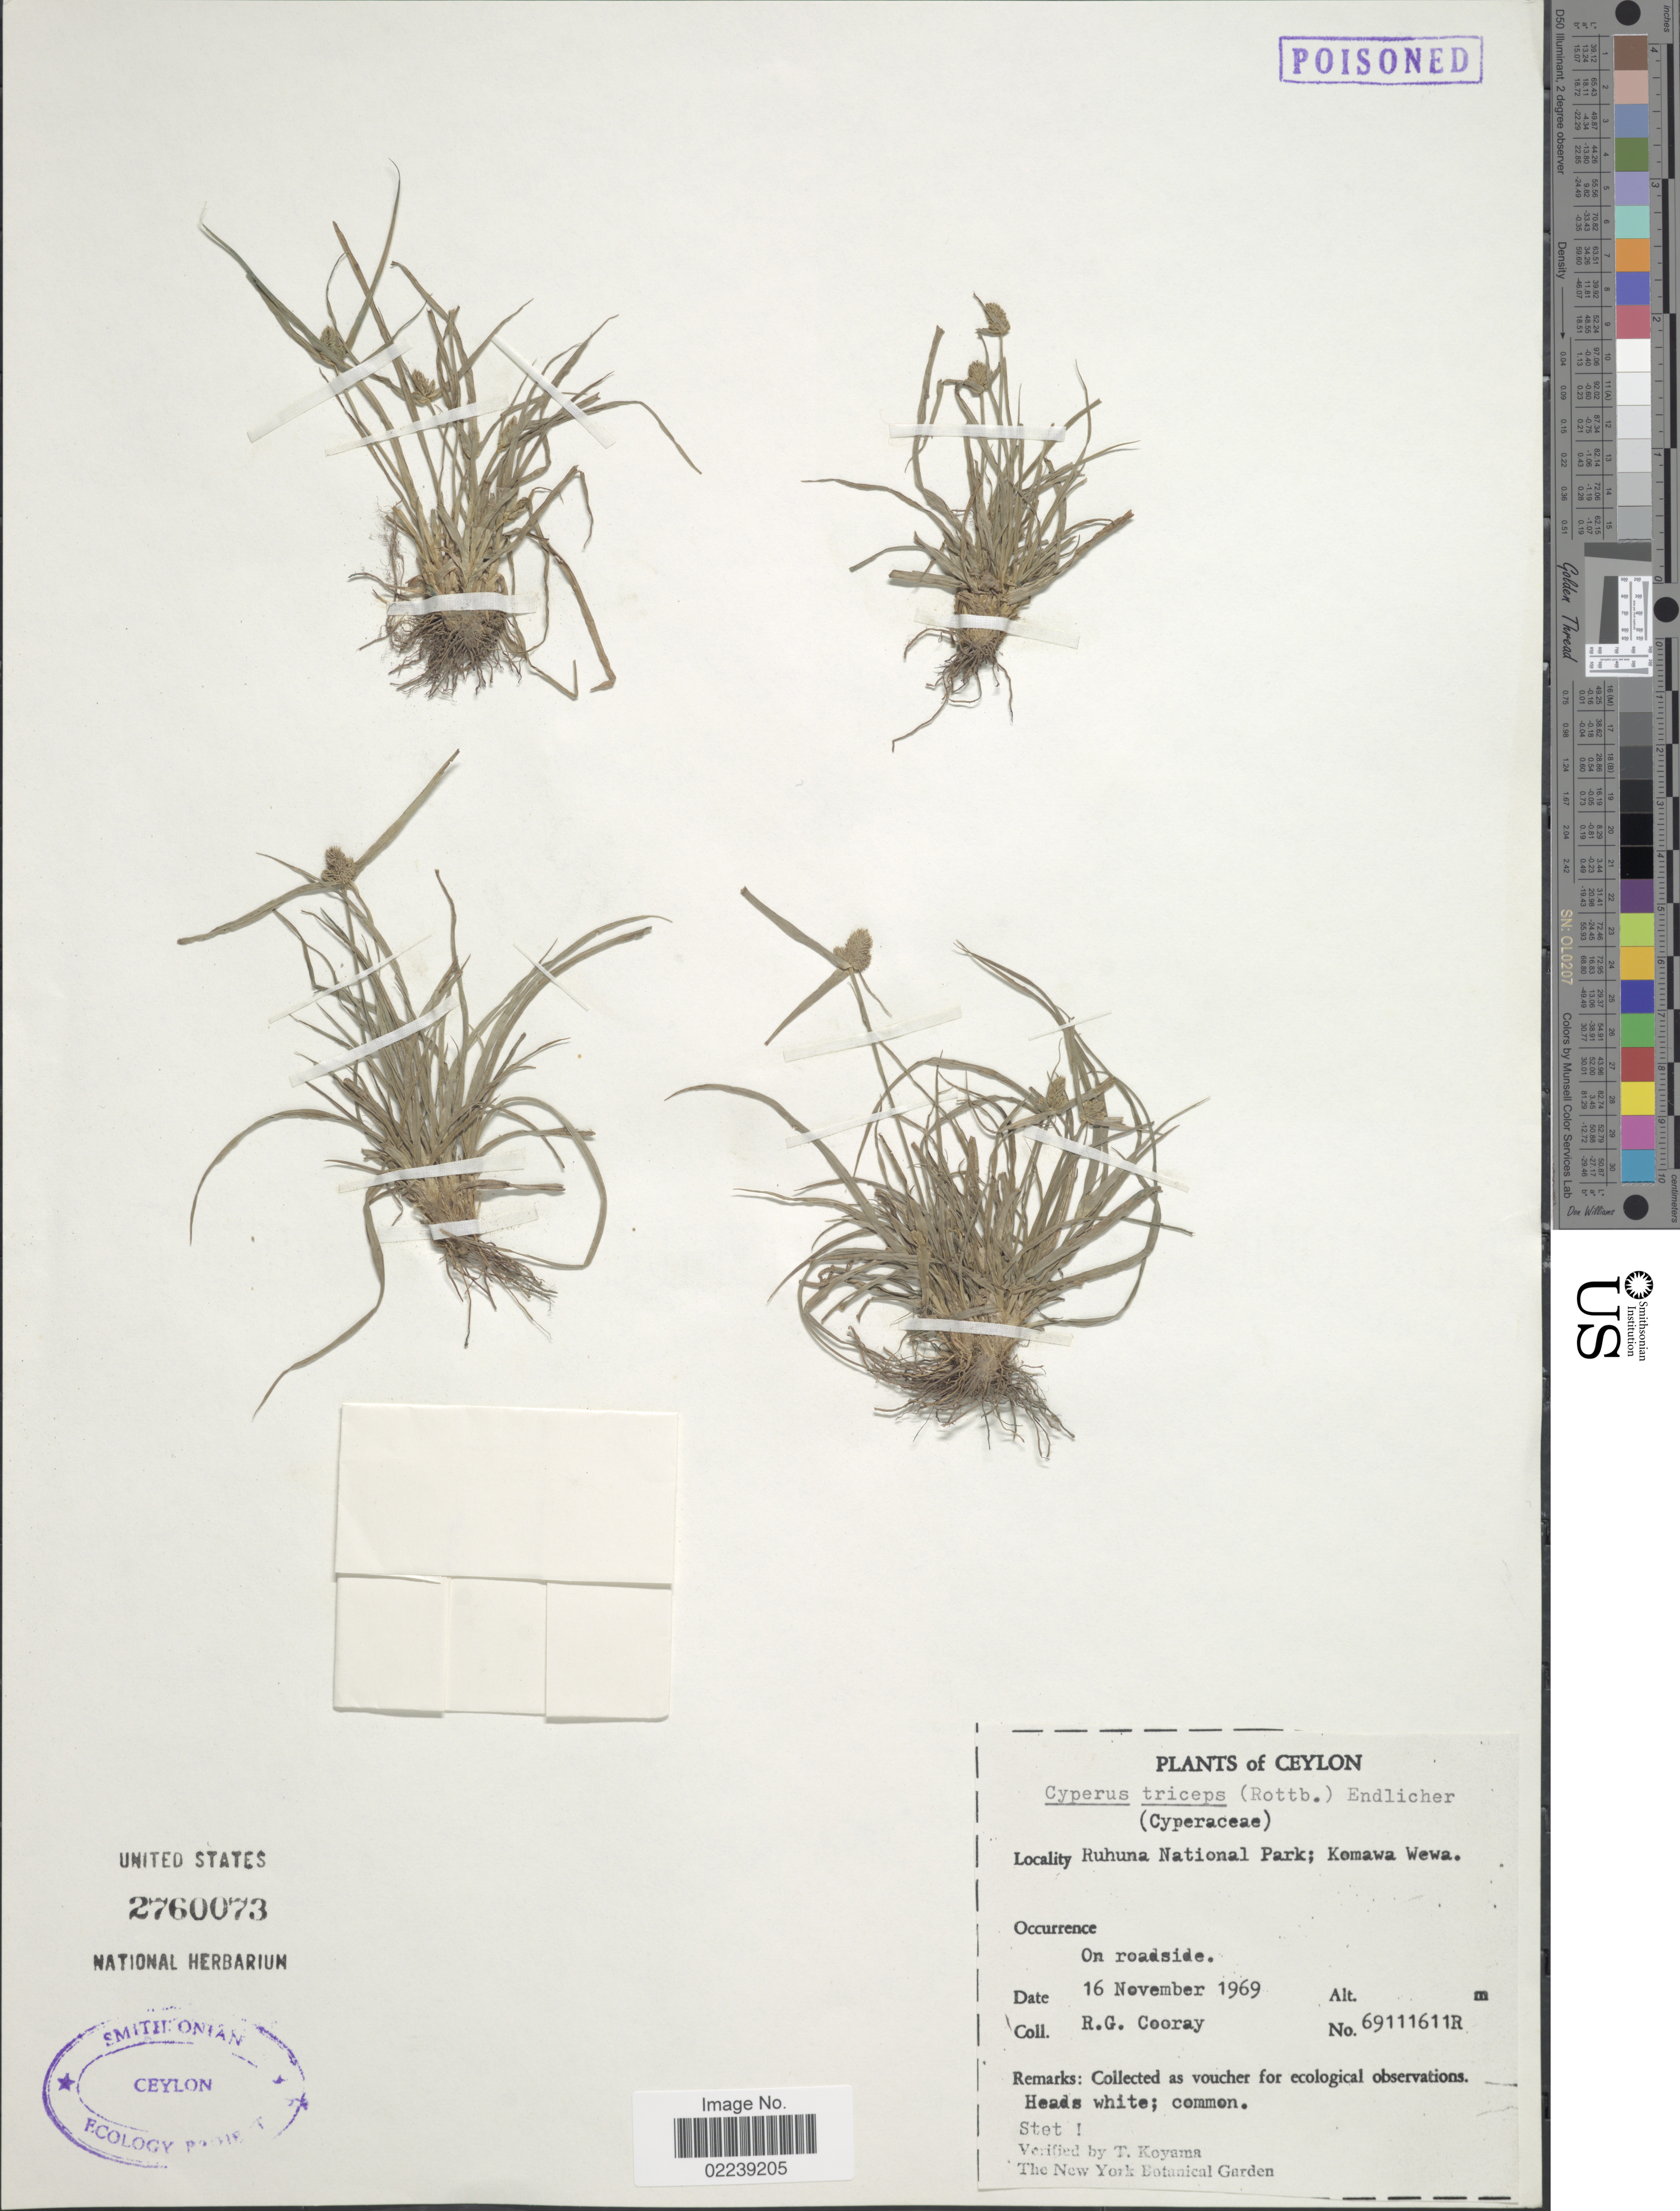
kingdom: Plantae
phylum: Tracheophyta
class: Liliopsida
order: Poales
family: Cyperaceae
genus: Cyperus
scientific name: Cyperus tenuifolius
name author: (Steud.) Dandy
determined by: Strong, Mark T., (BOT), Smithsonian Institution - National Museum of Natural History (UNITED STATES)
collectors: R. Cooray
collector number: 69111611R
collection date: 1969-11-16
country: Sri Lanka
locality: Ceylon. Ruhuna National Park, Komawa Wewa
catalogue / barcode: US 2760073